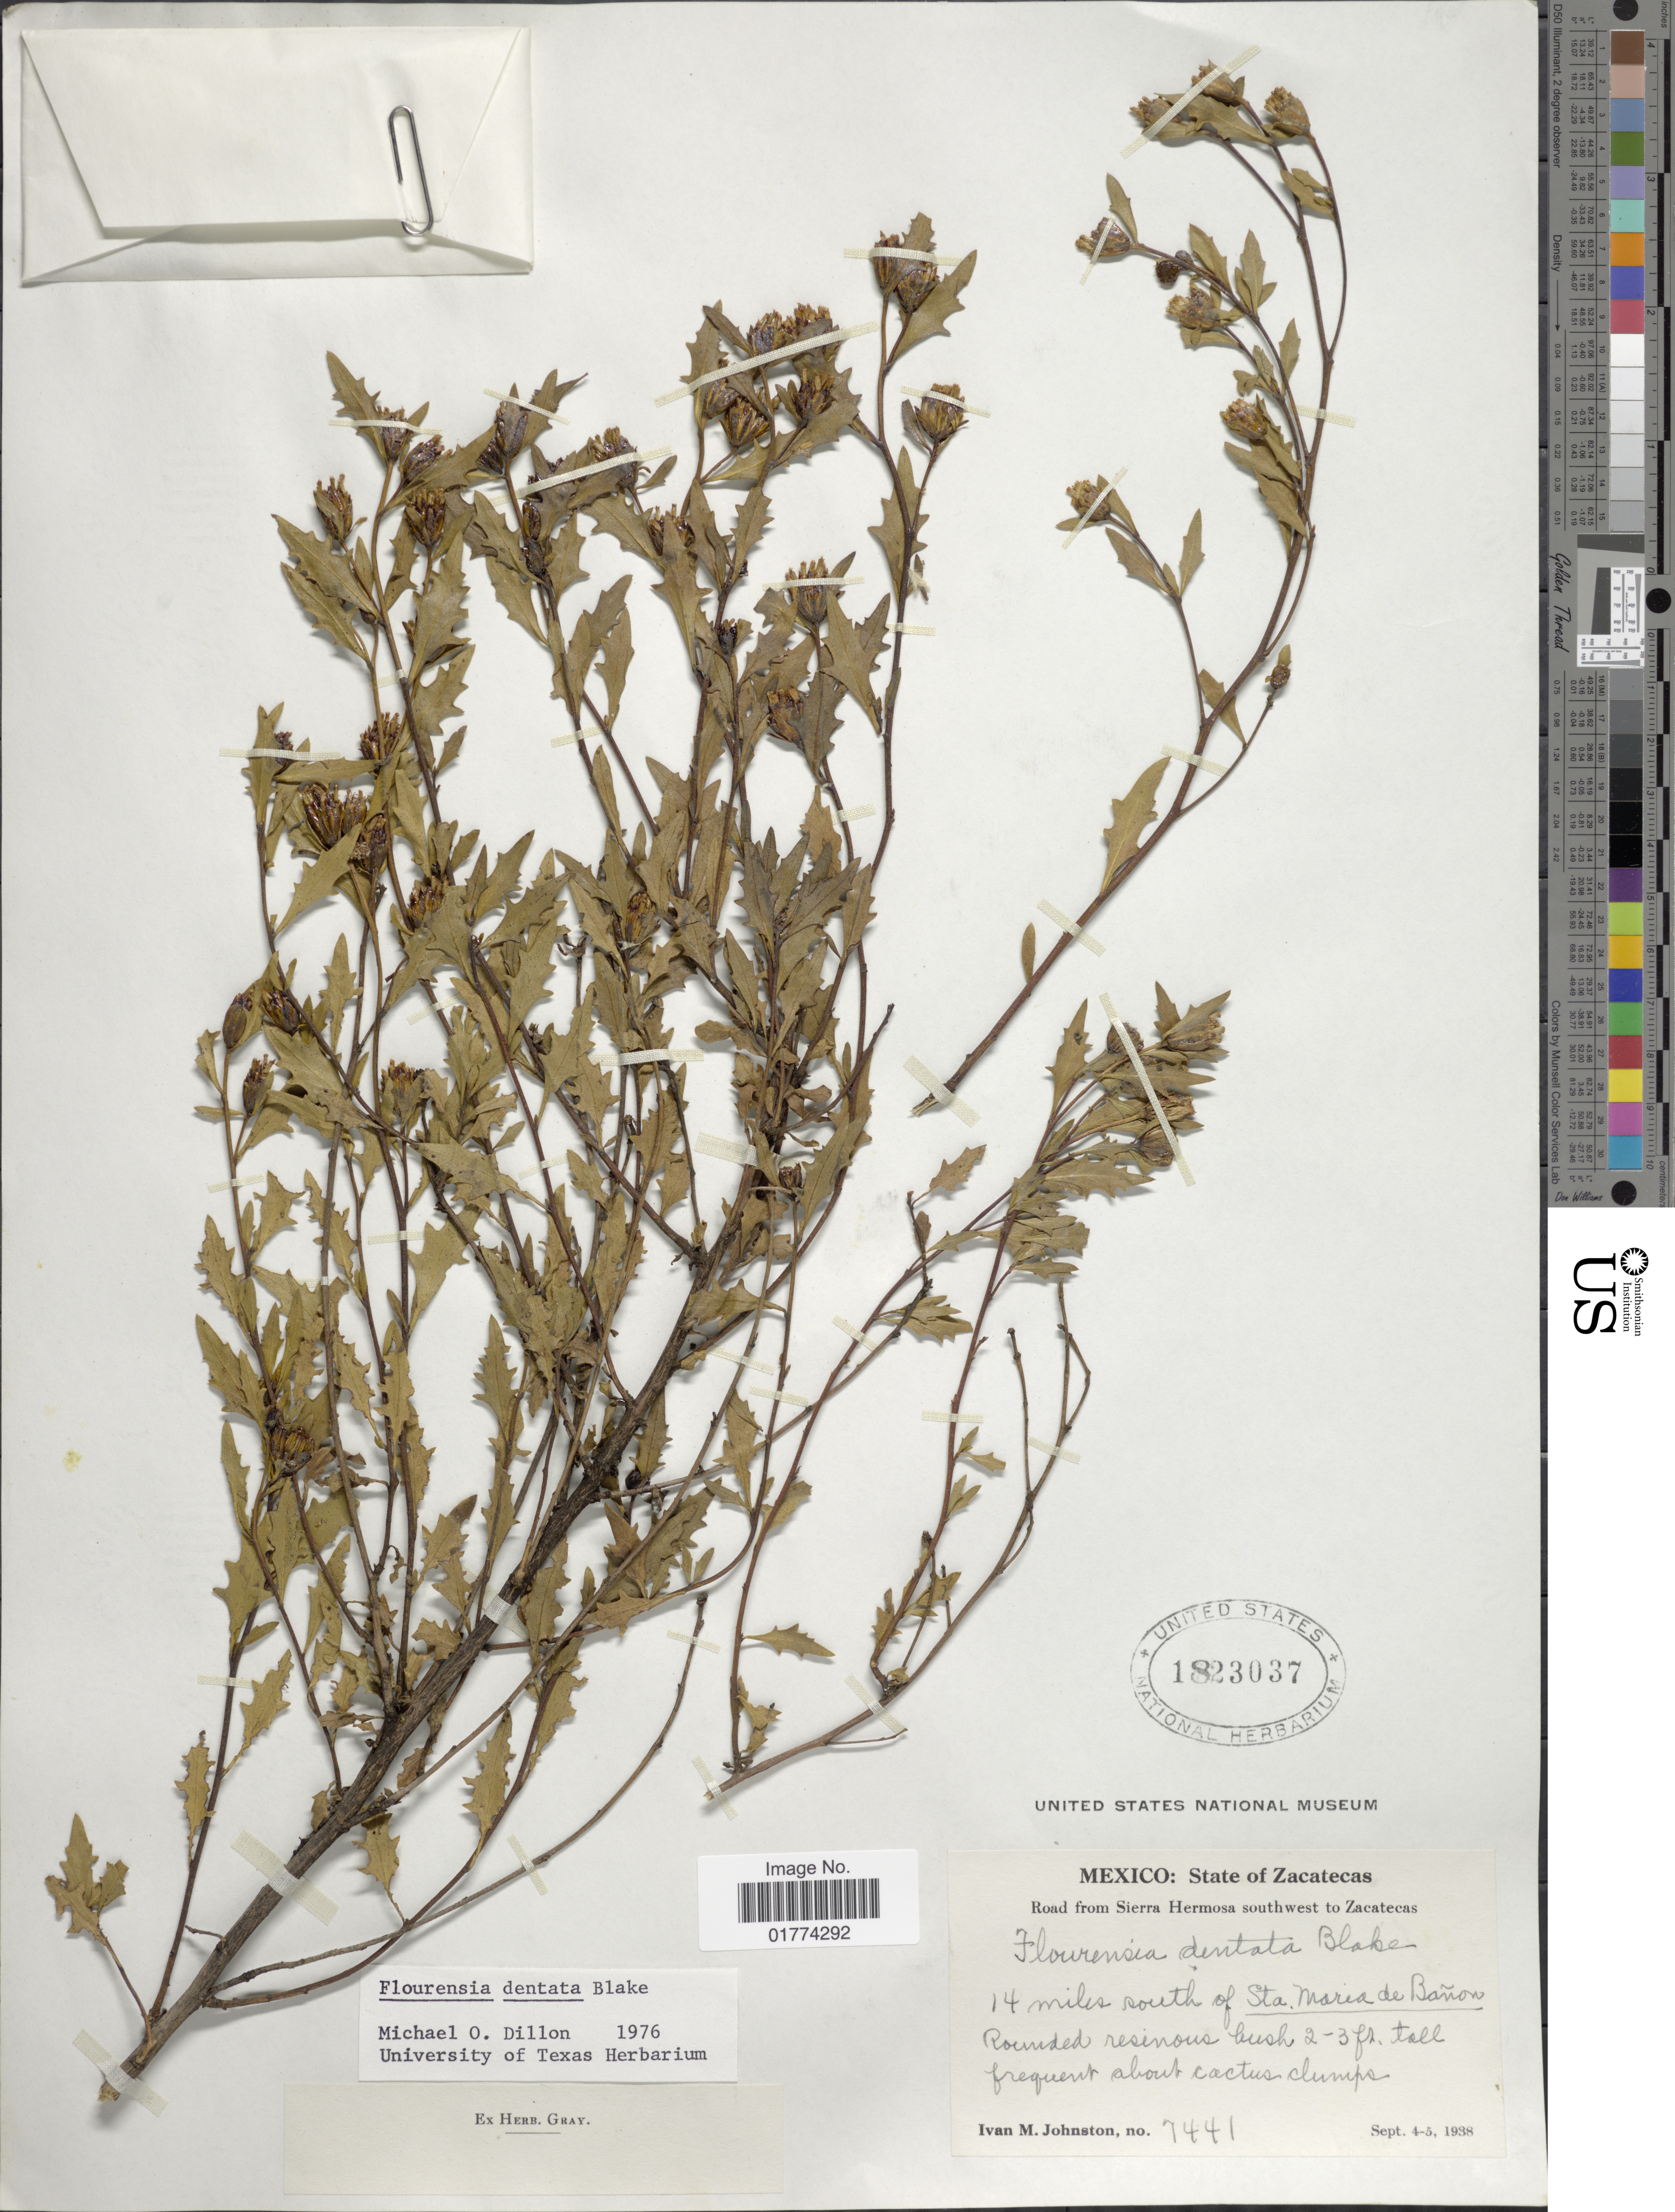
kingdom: Plantae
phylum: Tracheophyta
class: Magnoliopsida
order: Asterales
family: Asteraceae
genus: Flourensia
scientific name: Flourensia dentata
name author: S.F. Blake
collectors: I.M. Johnston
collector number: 7441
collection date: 1938-09-04/1938-09-05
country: Mexico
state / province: Zacatecas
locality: Road from Cardona southwest to Sierra Hermosa. 14 miles south of Sta Maria de banon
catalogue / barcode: US 1823037